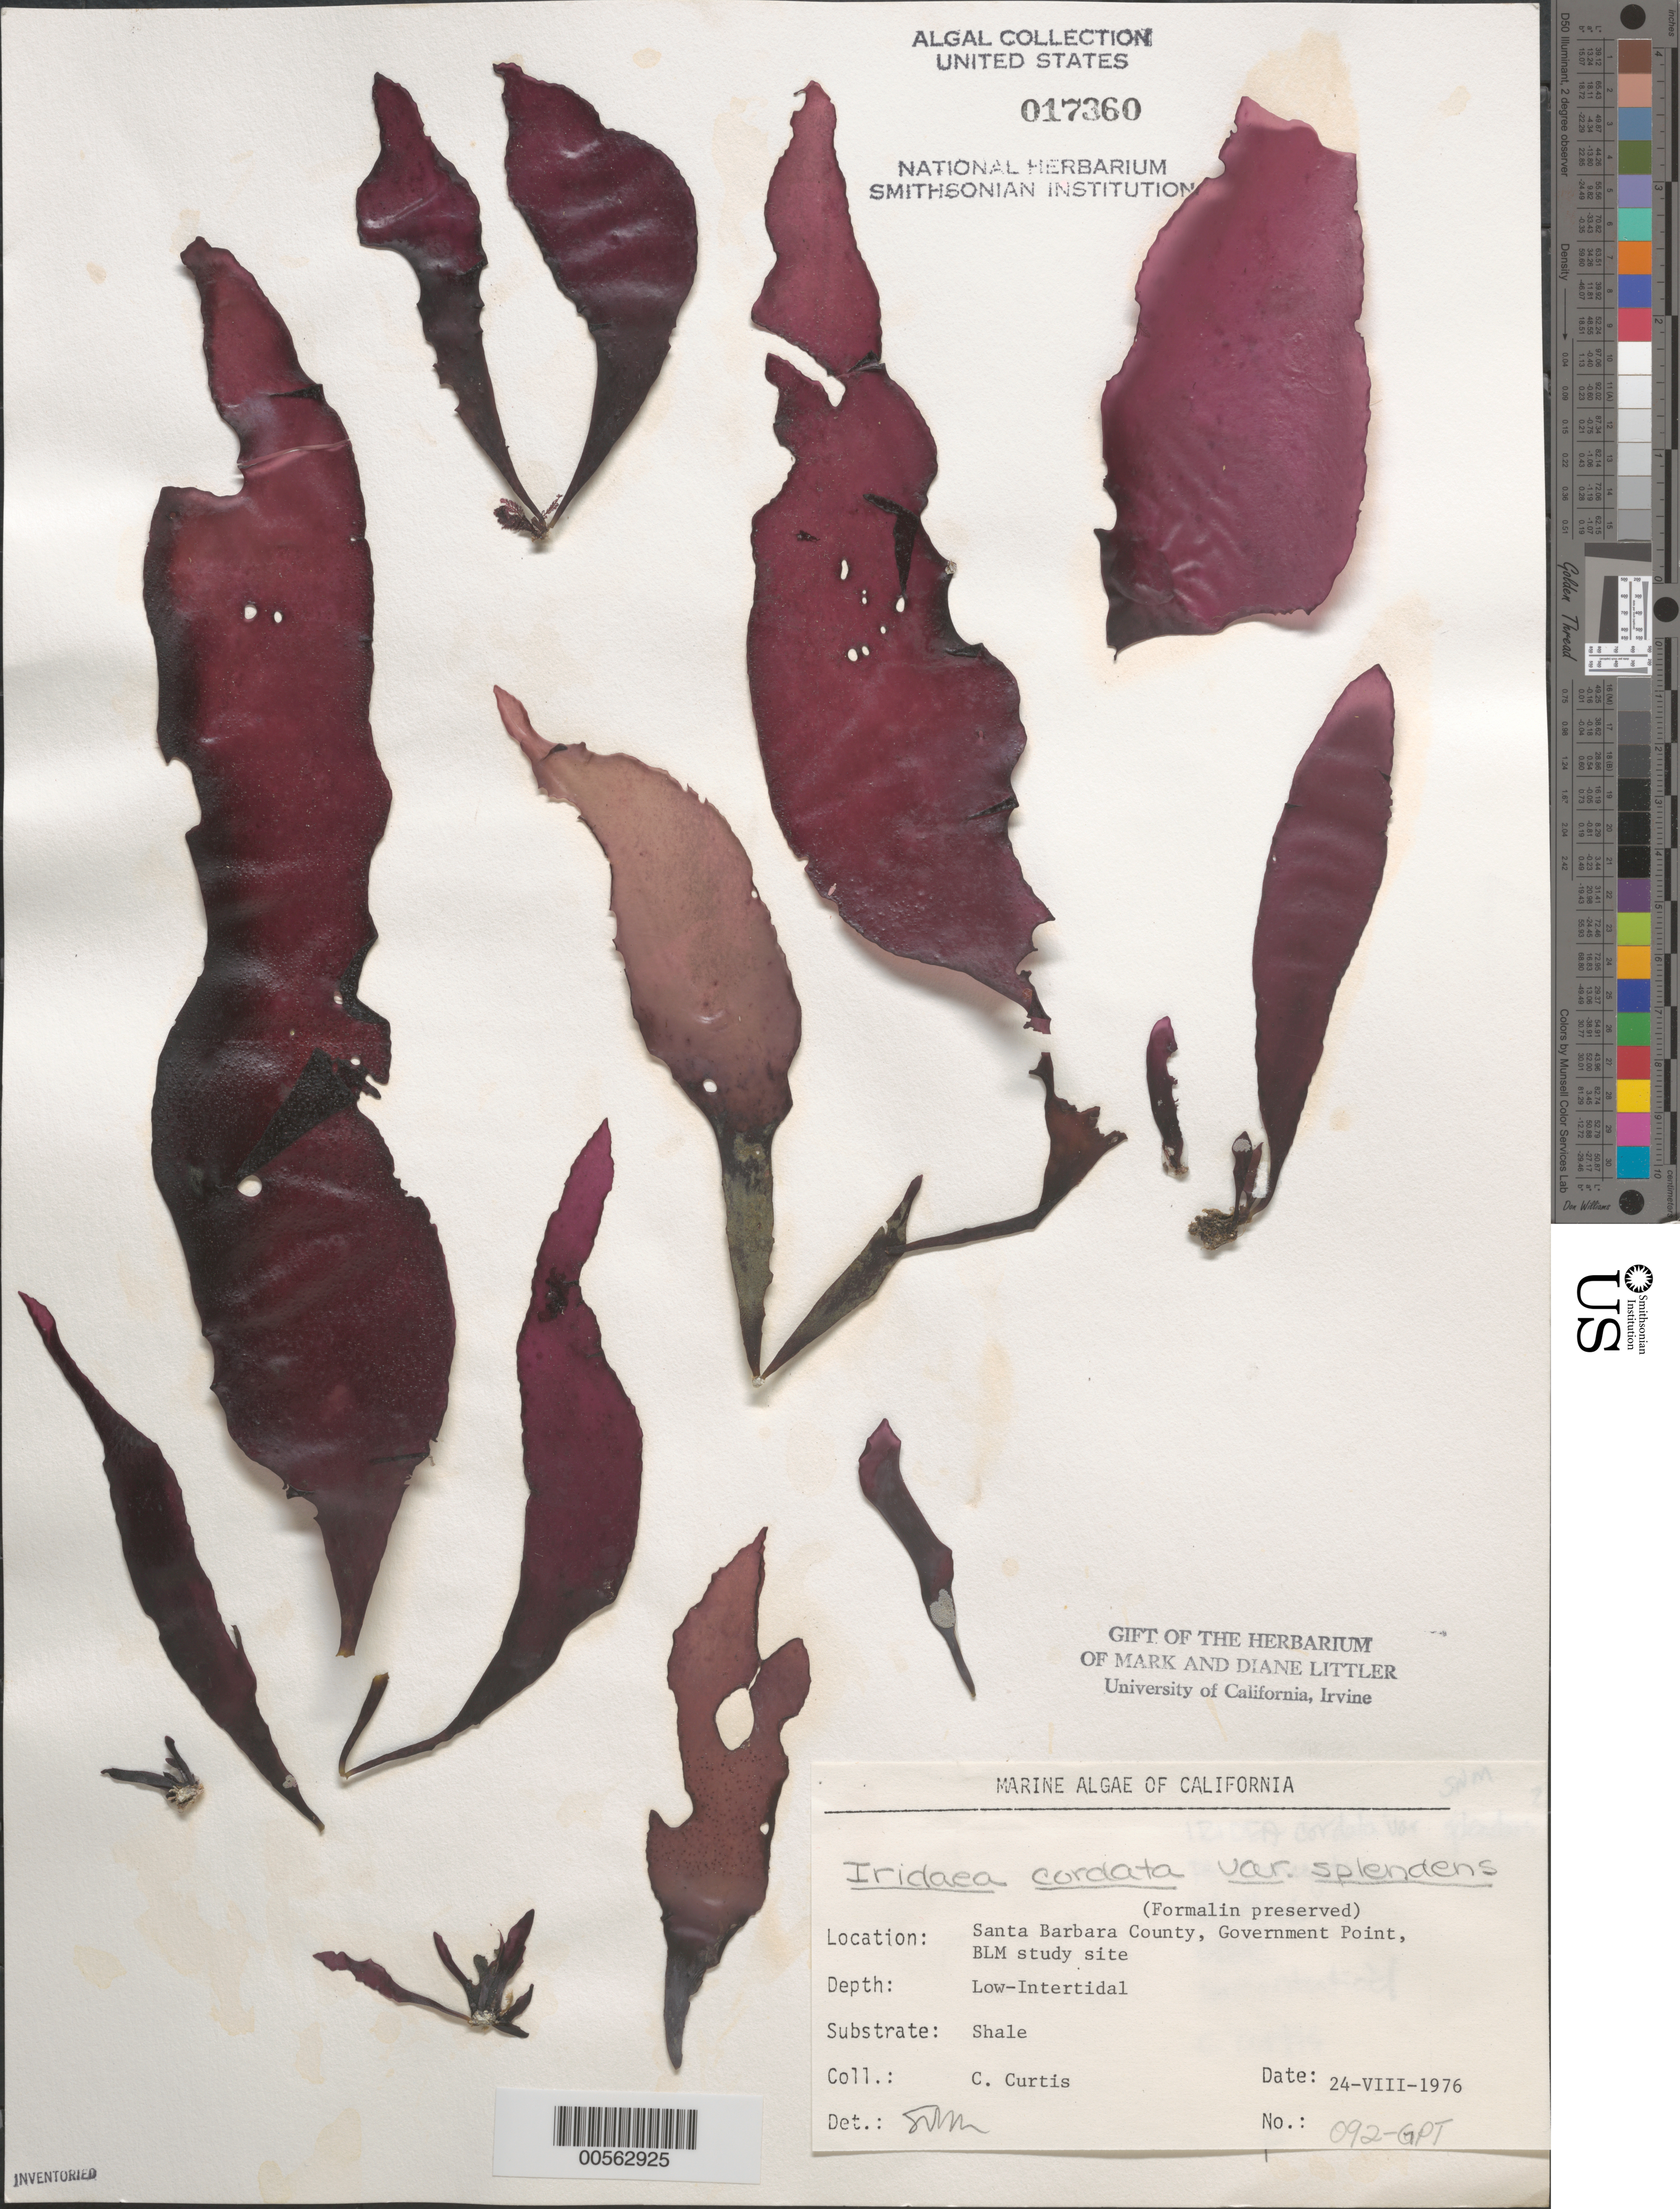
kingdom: Plantae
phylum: Rhodophyta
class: Florideophyceae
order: Gigartinales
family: Gigartinaceae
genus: Iridaea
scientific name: Iridaea cordata var. splendens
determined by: Murray, S. N.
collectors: C. Curtis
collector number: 092-gpt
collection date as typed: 24 Aug 1976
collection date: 1976-08-24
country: United States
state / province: California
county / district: Santa Barbara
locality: Government Point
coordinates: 34 26'31"N, 120 24'06"W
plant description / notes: BLM-SOCALBIGHT Rocky Intertidal Survey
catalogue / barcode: US 17360